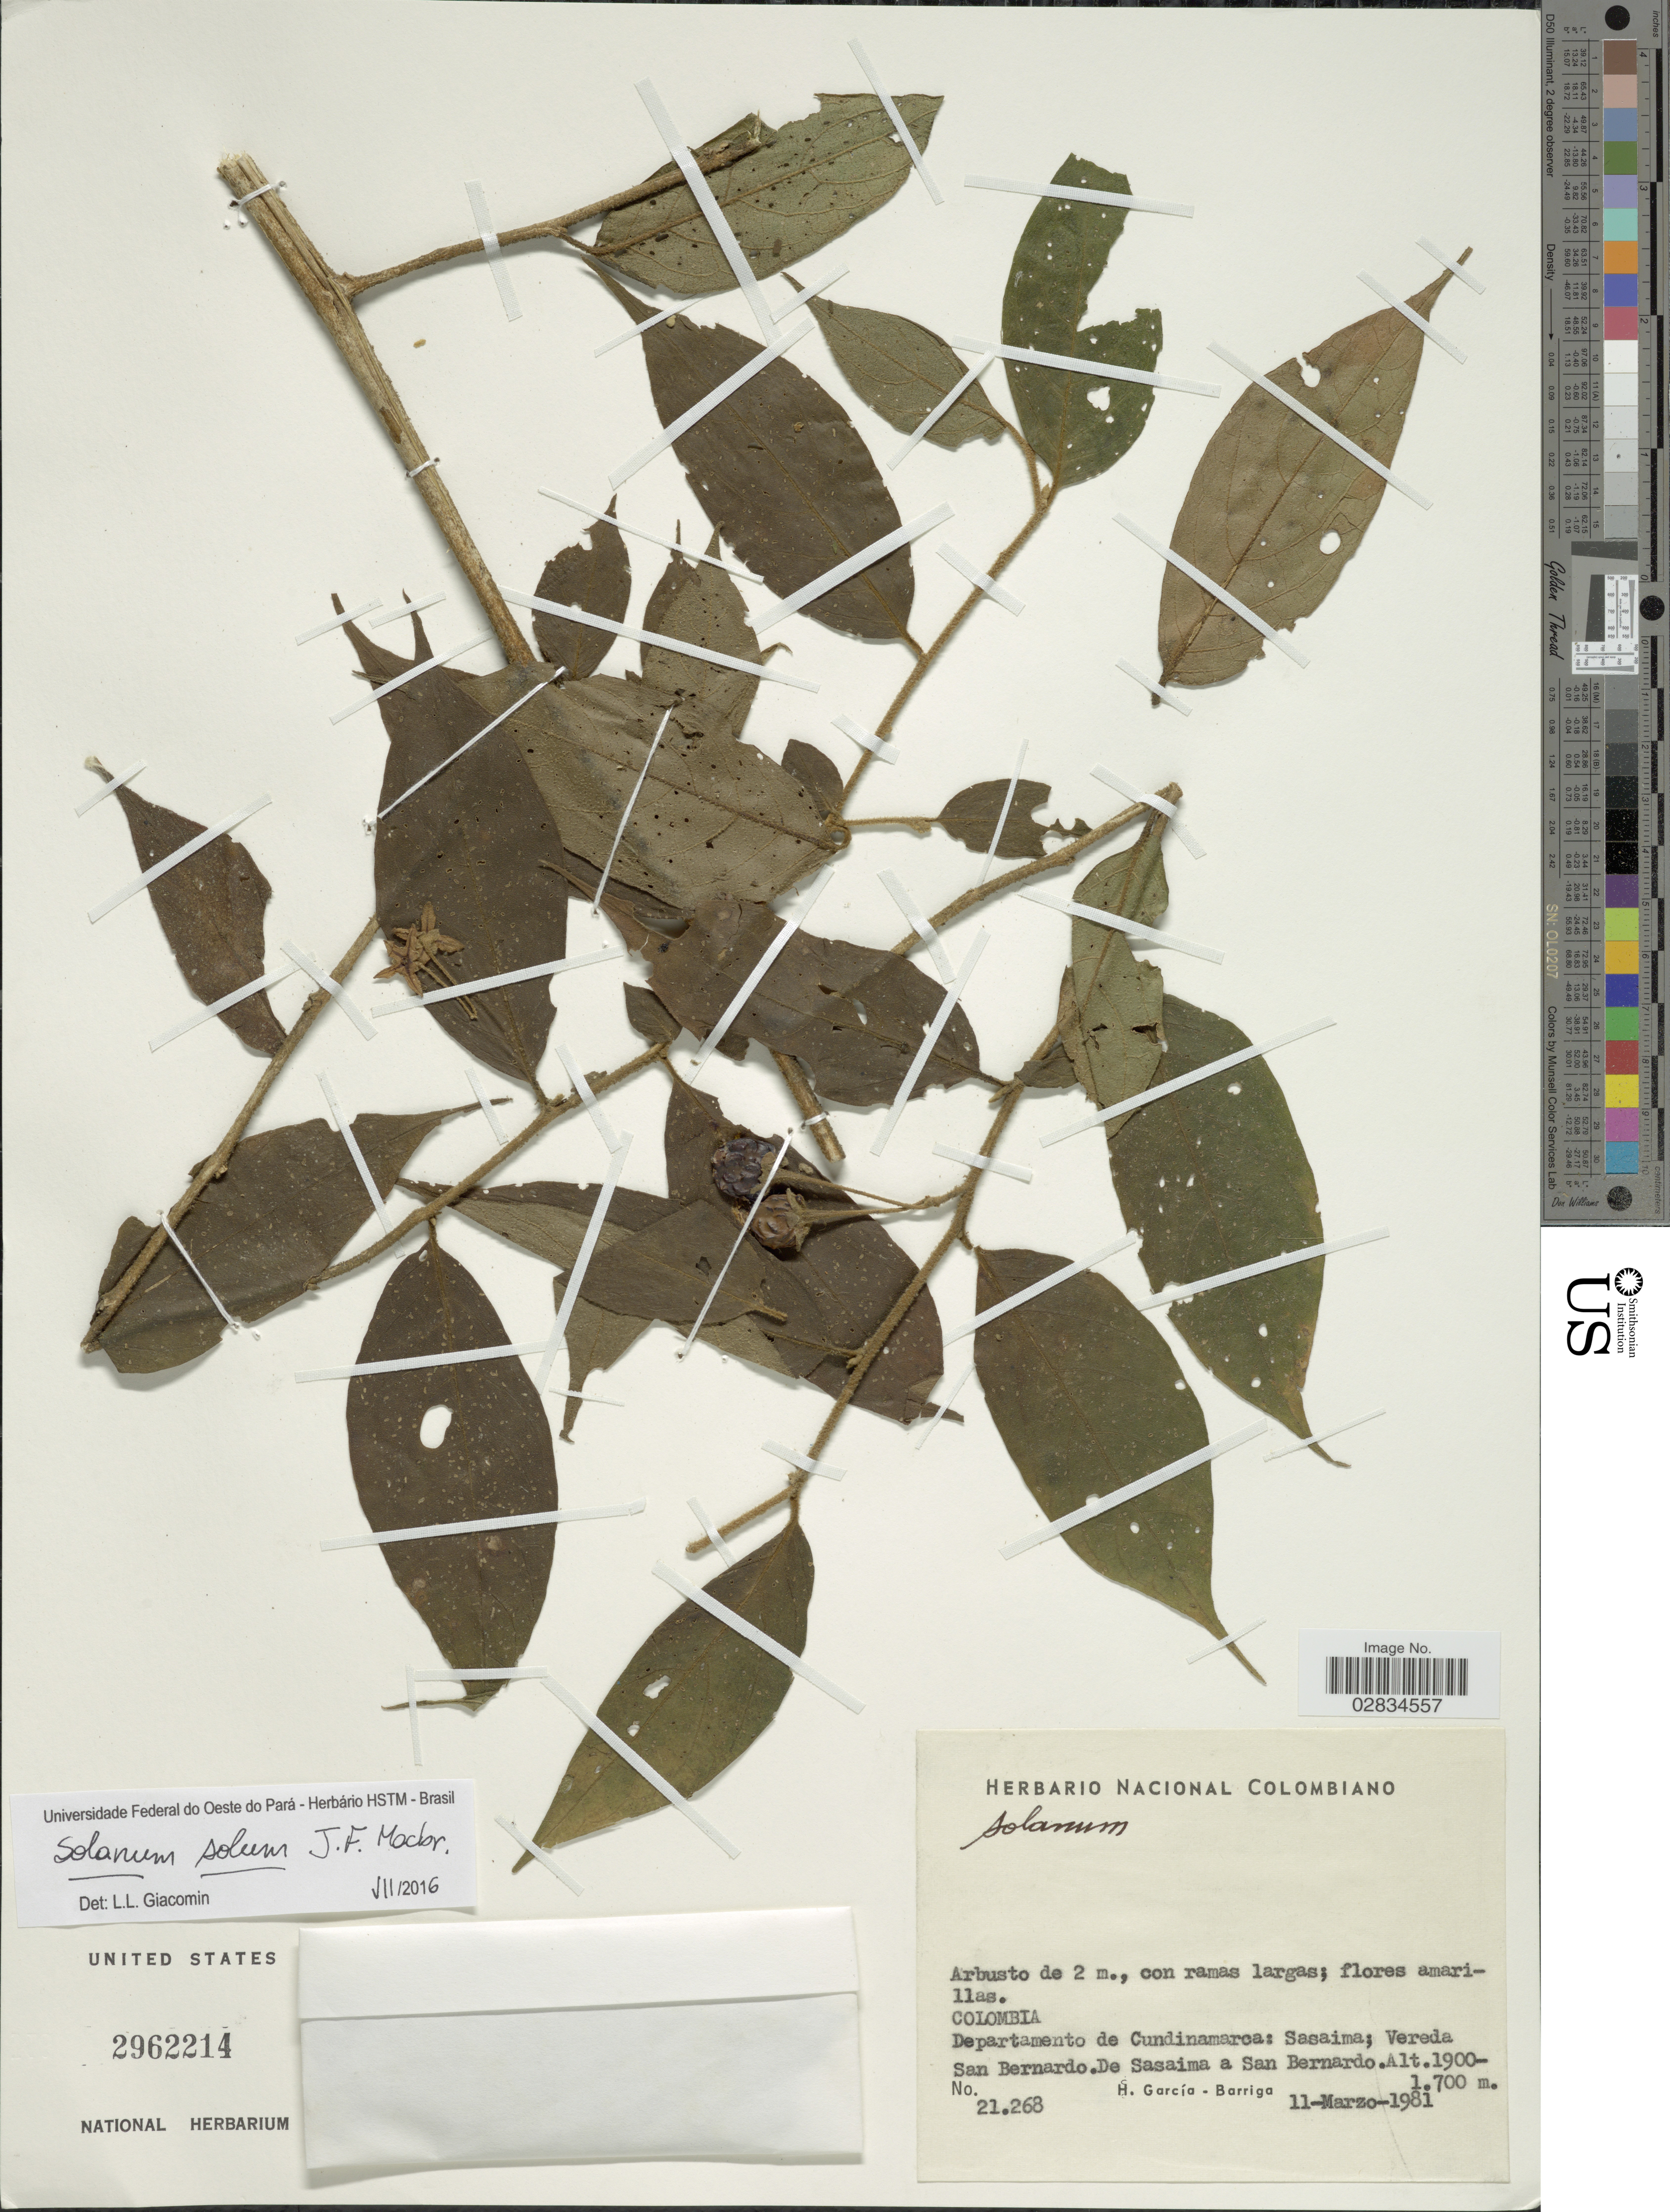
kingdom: Plantae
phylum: Tracheophyta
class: Magnoliopsida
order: Solanales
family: Solanaceae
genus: Solanum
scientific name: Solanum solum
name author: J.F. Macbr.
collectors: H. García Barriga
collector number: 21268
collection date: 1981-03-11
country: Colombia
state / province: Cundinamarca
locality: Departamento de Cundinamarca: Sasaima; Vereda San Bernardo. De Sasaima a San Bernardo.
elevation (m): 1700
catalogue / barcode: US 2962214